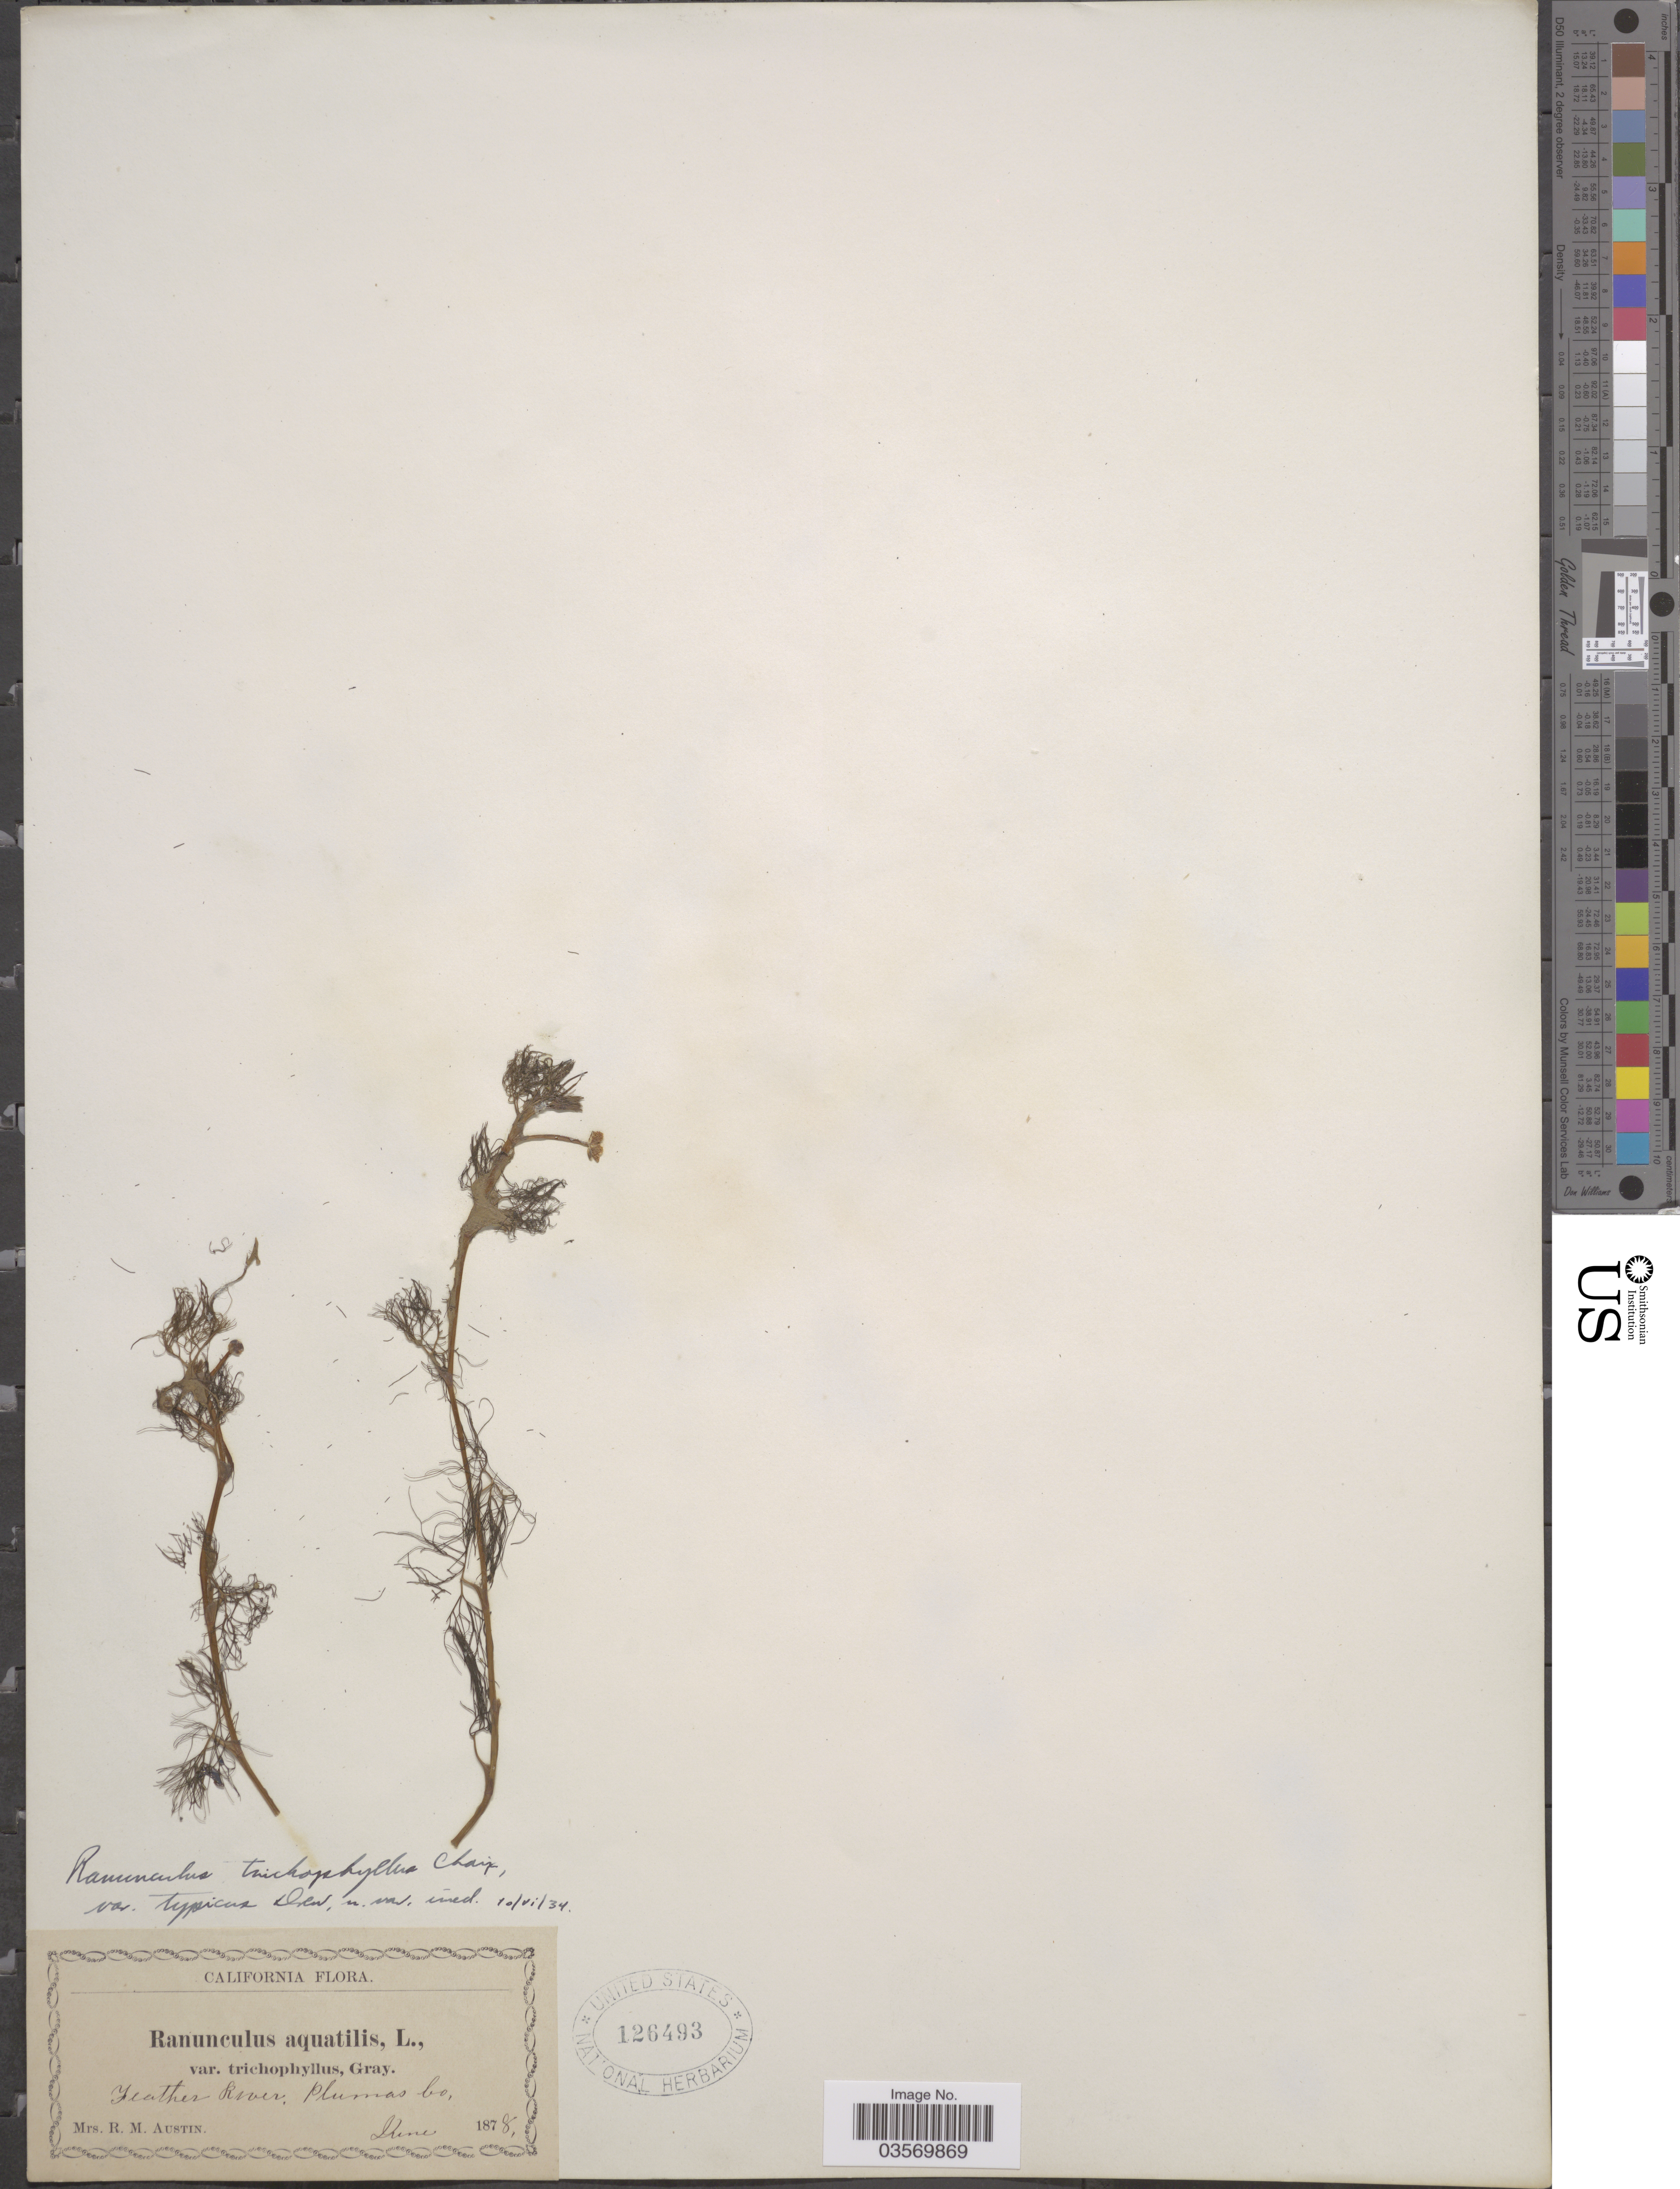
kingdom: Plantae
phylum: Tracheophyta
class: Magnoliopsida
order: Ranunculales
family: Ranunculaceae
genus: Ranunculus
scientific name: Ranunculus trichophyllus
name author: Chaix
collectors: R. Austin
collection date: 1878-06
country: United States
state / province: California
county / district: Plumas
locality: Feather River, Plumas Co.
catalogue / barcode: US 126493